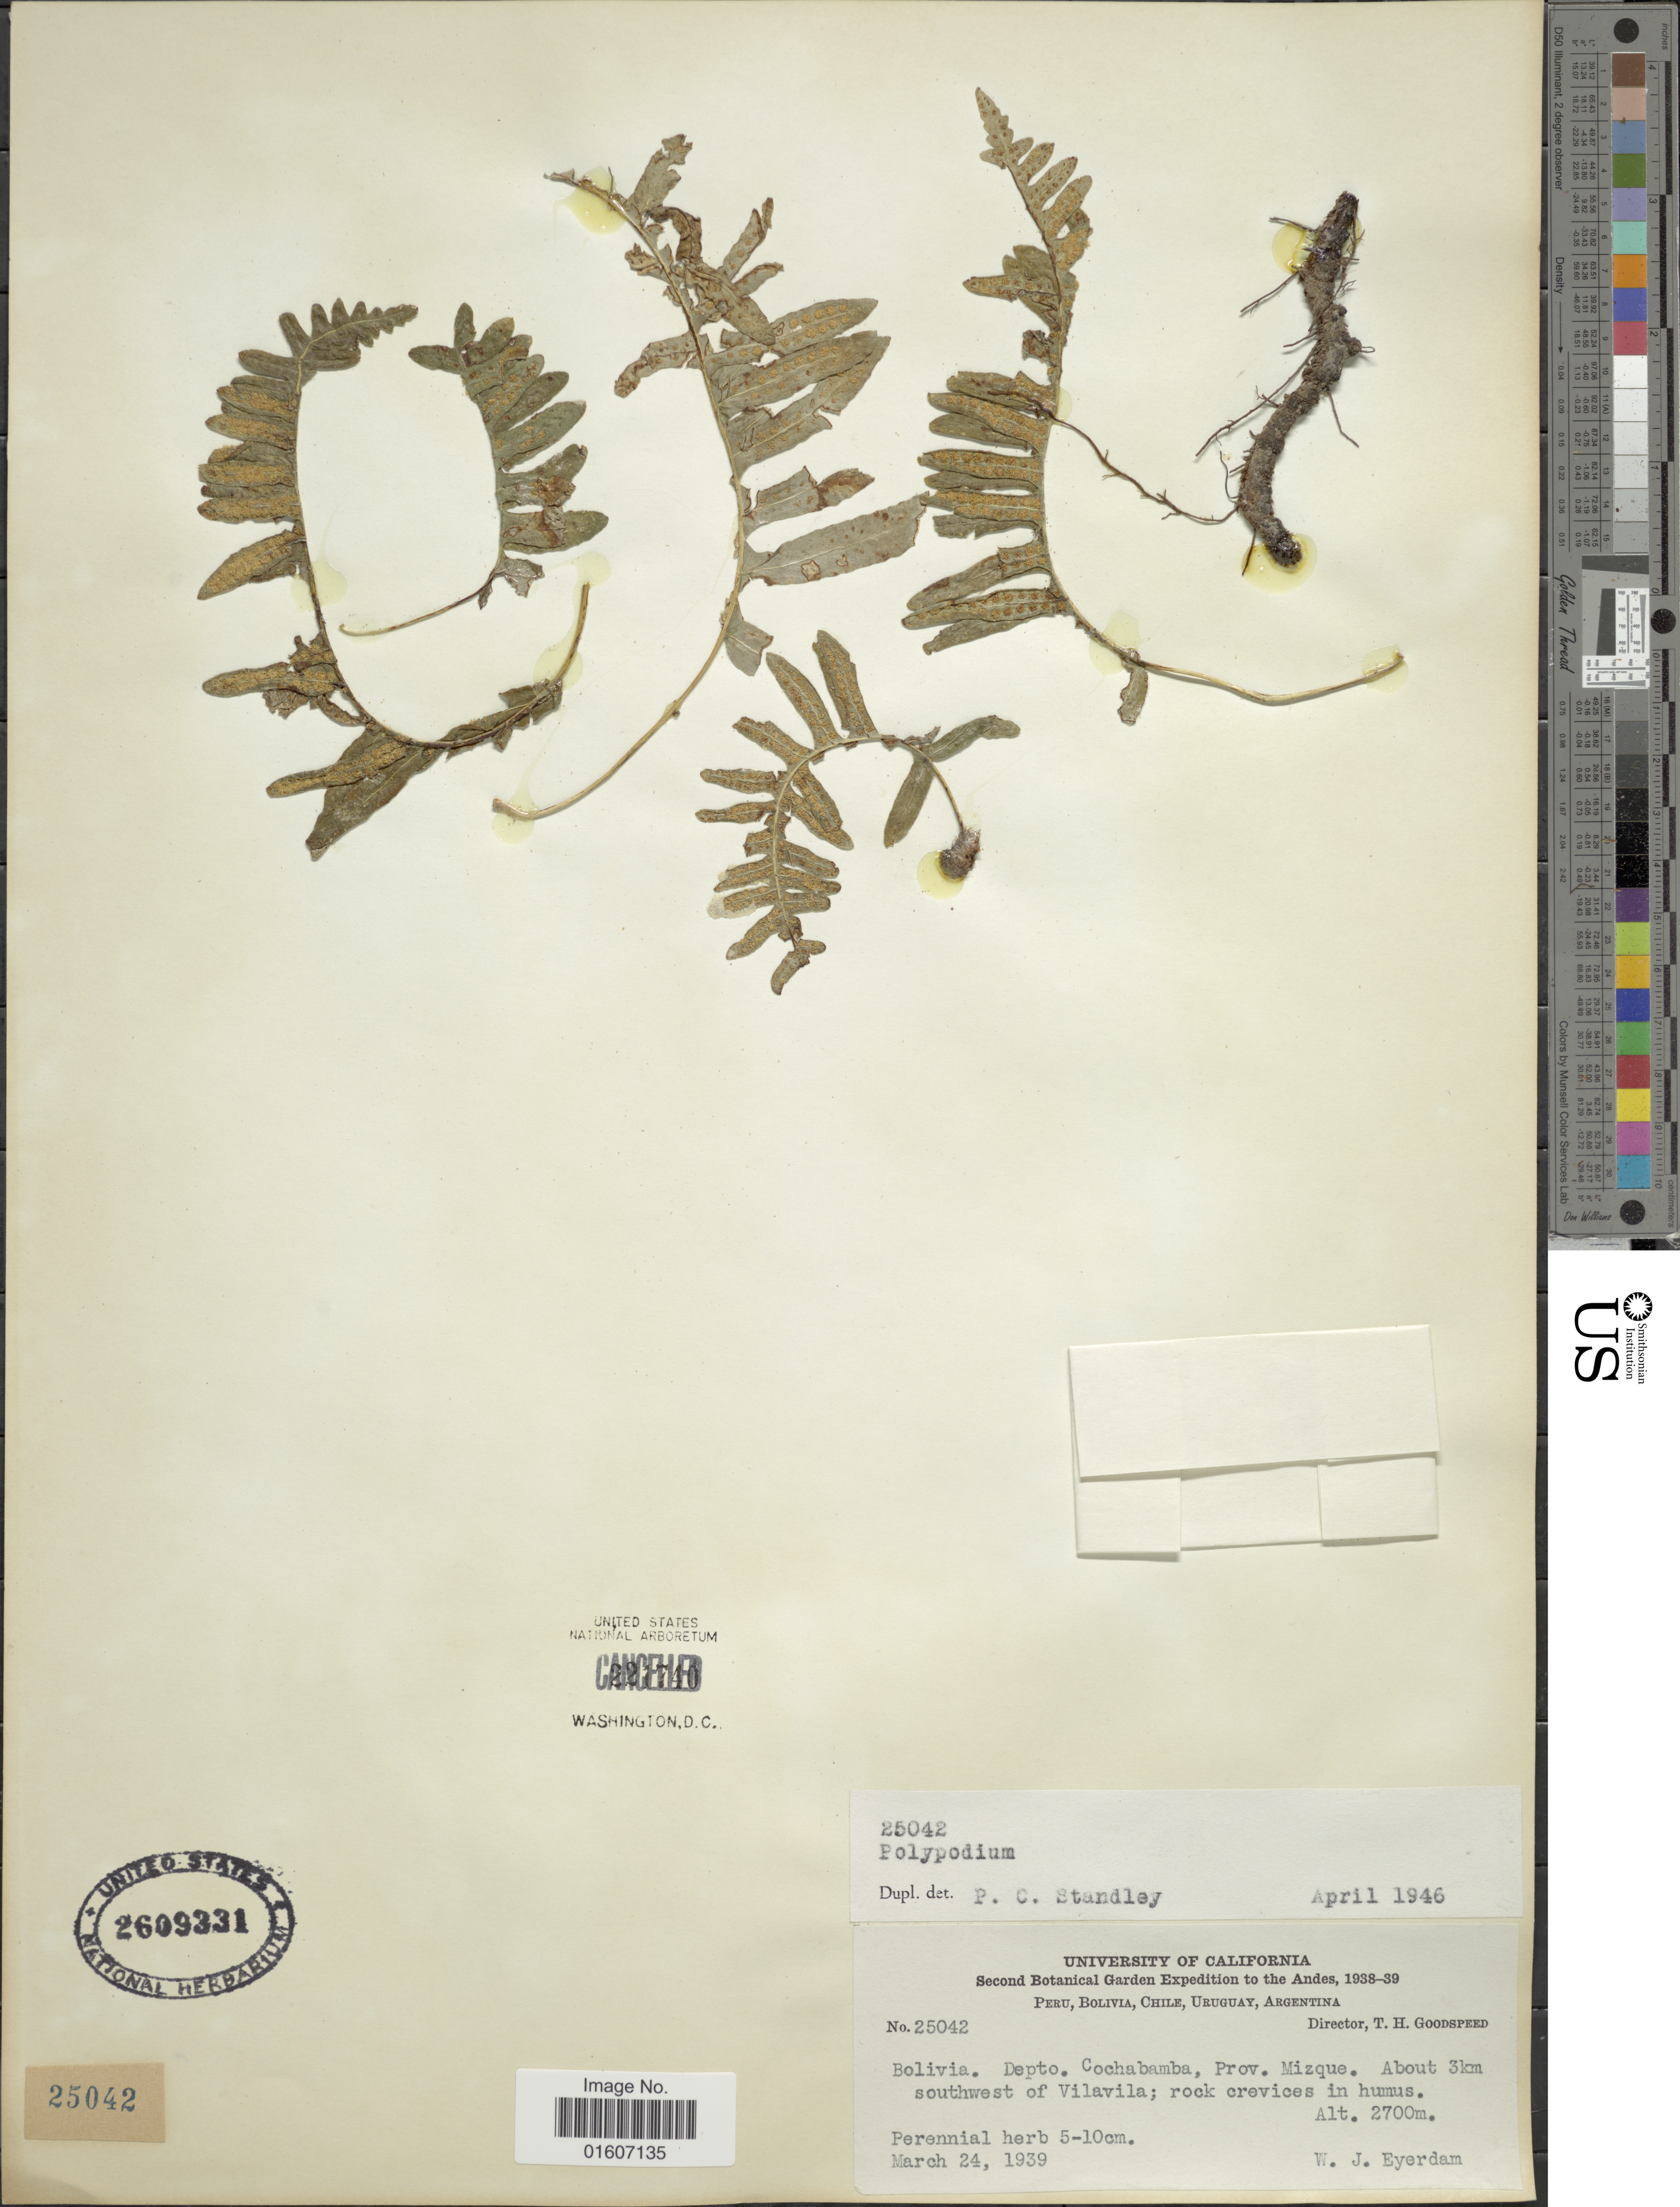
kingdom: Plantae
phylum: Tracheophyta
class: Polypodiopsida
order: Polypodiales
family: Polypodiaceae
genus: Serpocaulon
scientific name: Serpocaulon sp.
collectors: W. J. Eyerdam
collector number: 25042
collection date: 1939-03-24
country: Bolivia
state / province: Cochabamba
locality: Depto. Cochabamba, Prov. Mizque. About 3km southwest of Vilavila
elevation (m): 2700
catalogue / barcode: US 2609331